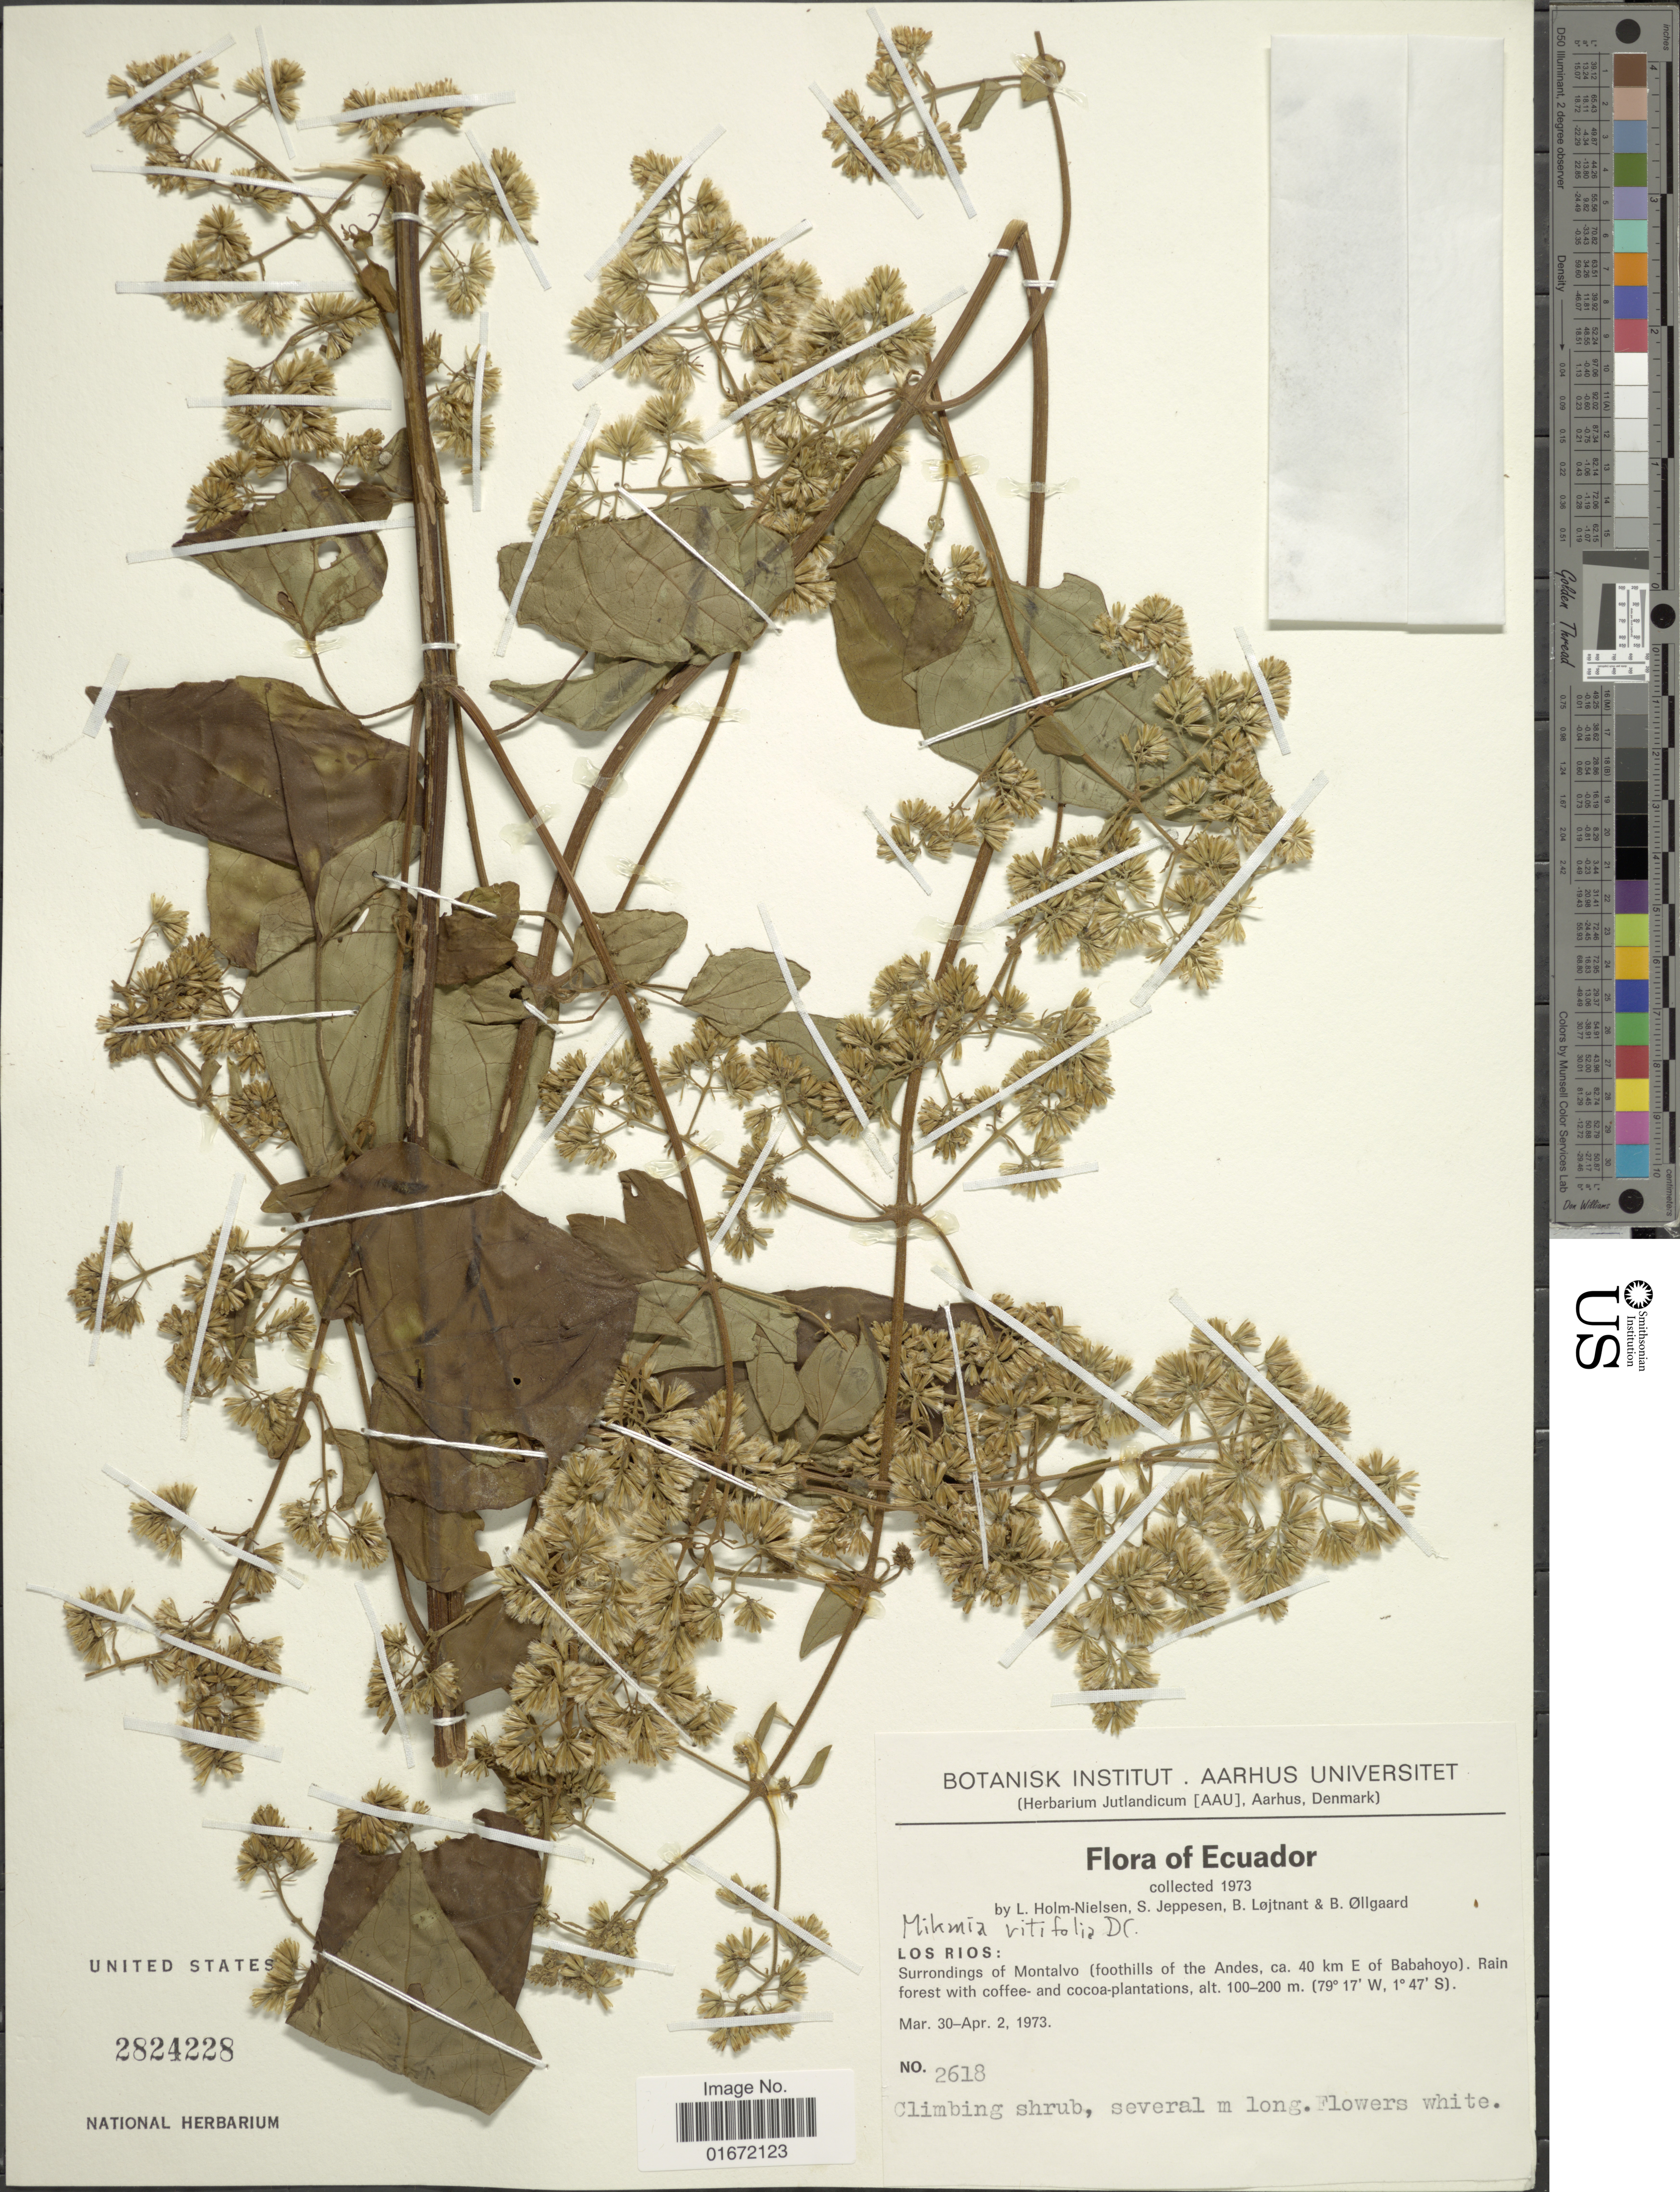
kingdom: Plantae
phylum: Tracheophyta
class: Magnoliopsida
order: Asterales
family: Asteraceae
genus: Mikania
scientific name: Mikania vitifolia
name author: DC.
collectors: L. B. Holm-Nielsen, S. Jeppesen, B. Löjtnant & B. Øllgaard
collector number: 2618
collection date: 1973-03-30/1973-04-02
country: Ecuador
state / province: Los Ríos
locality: Los Rios: Surroundings of Montalvo (foothills of the Andes, ca. 40 km E of Babahoyo).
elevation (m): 100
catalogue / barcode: US 2824228